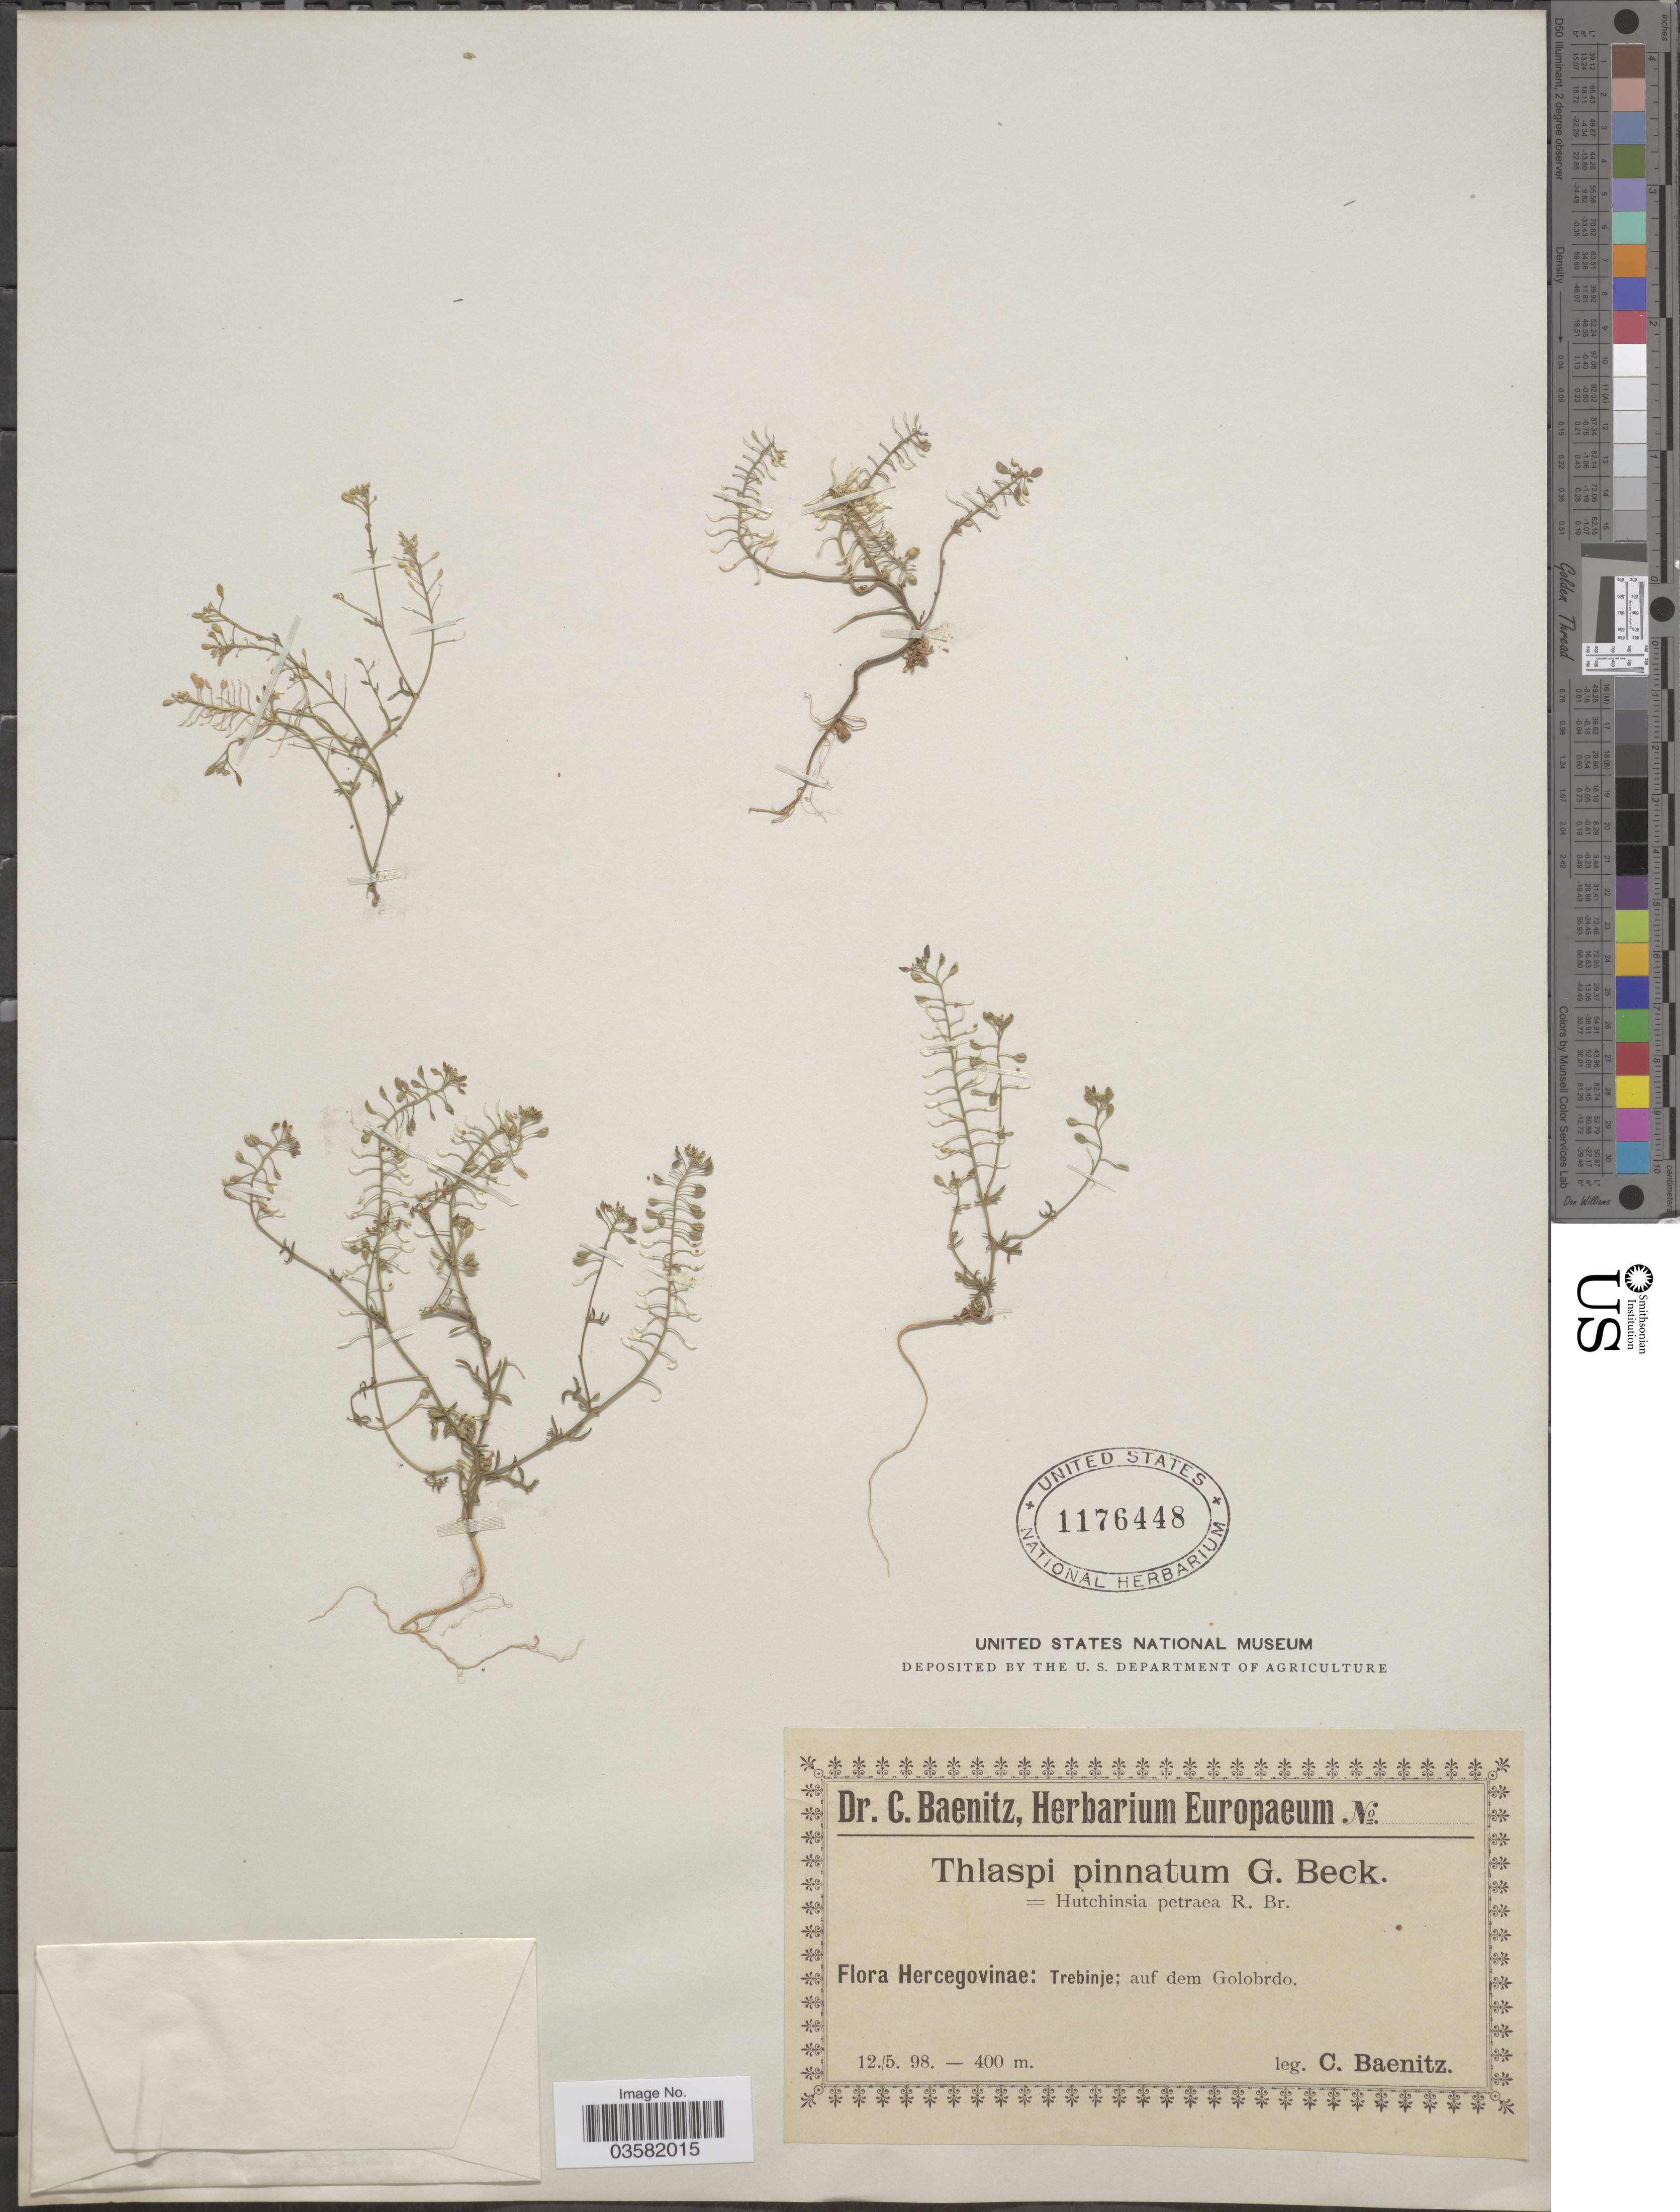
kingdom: Plantae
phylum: Tracheophyta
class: Magnoliopsida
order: Brassicales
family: Brassicaceae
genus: Thlaspi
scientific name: Thlaspi pinnatum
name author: (L.) Noulet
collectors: C. G. Baenitz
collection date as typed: Transcribed d/m/y: 12/5/98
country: Bosnia and Herzegovina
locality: Hercegovinae: Trebinje; auf dem Golobrdo.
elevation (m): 400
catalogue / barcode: US 1176448